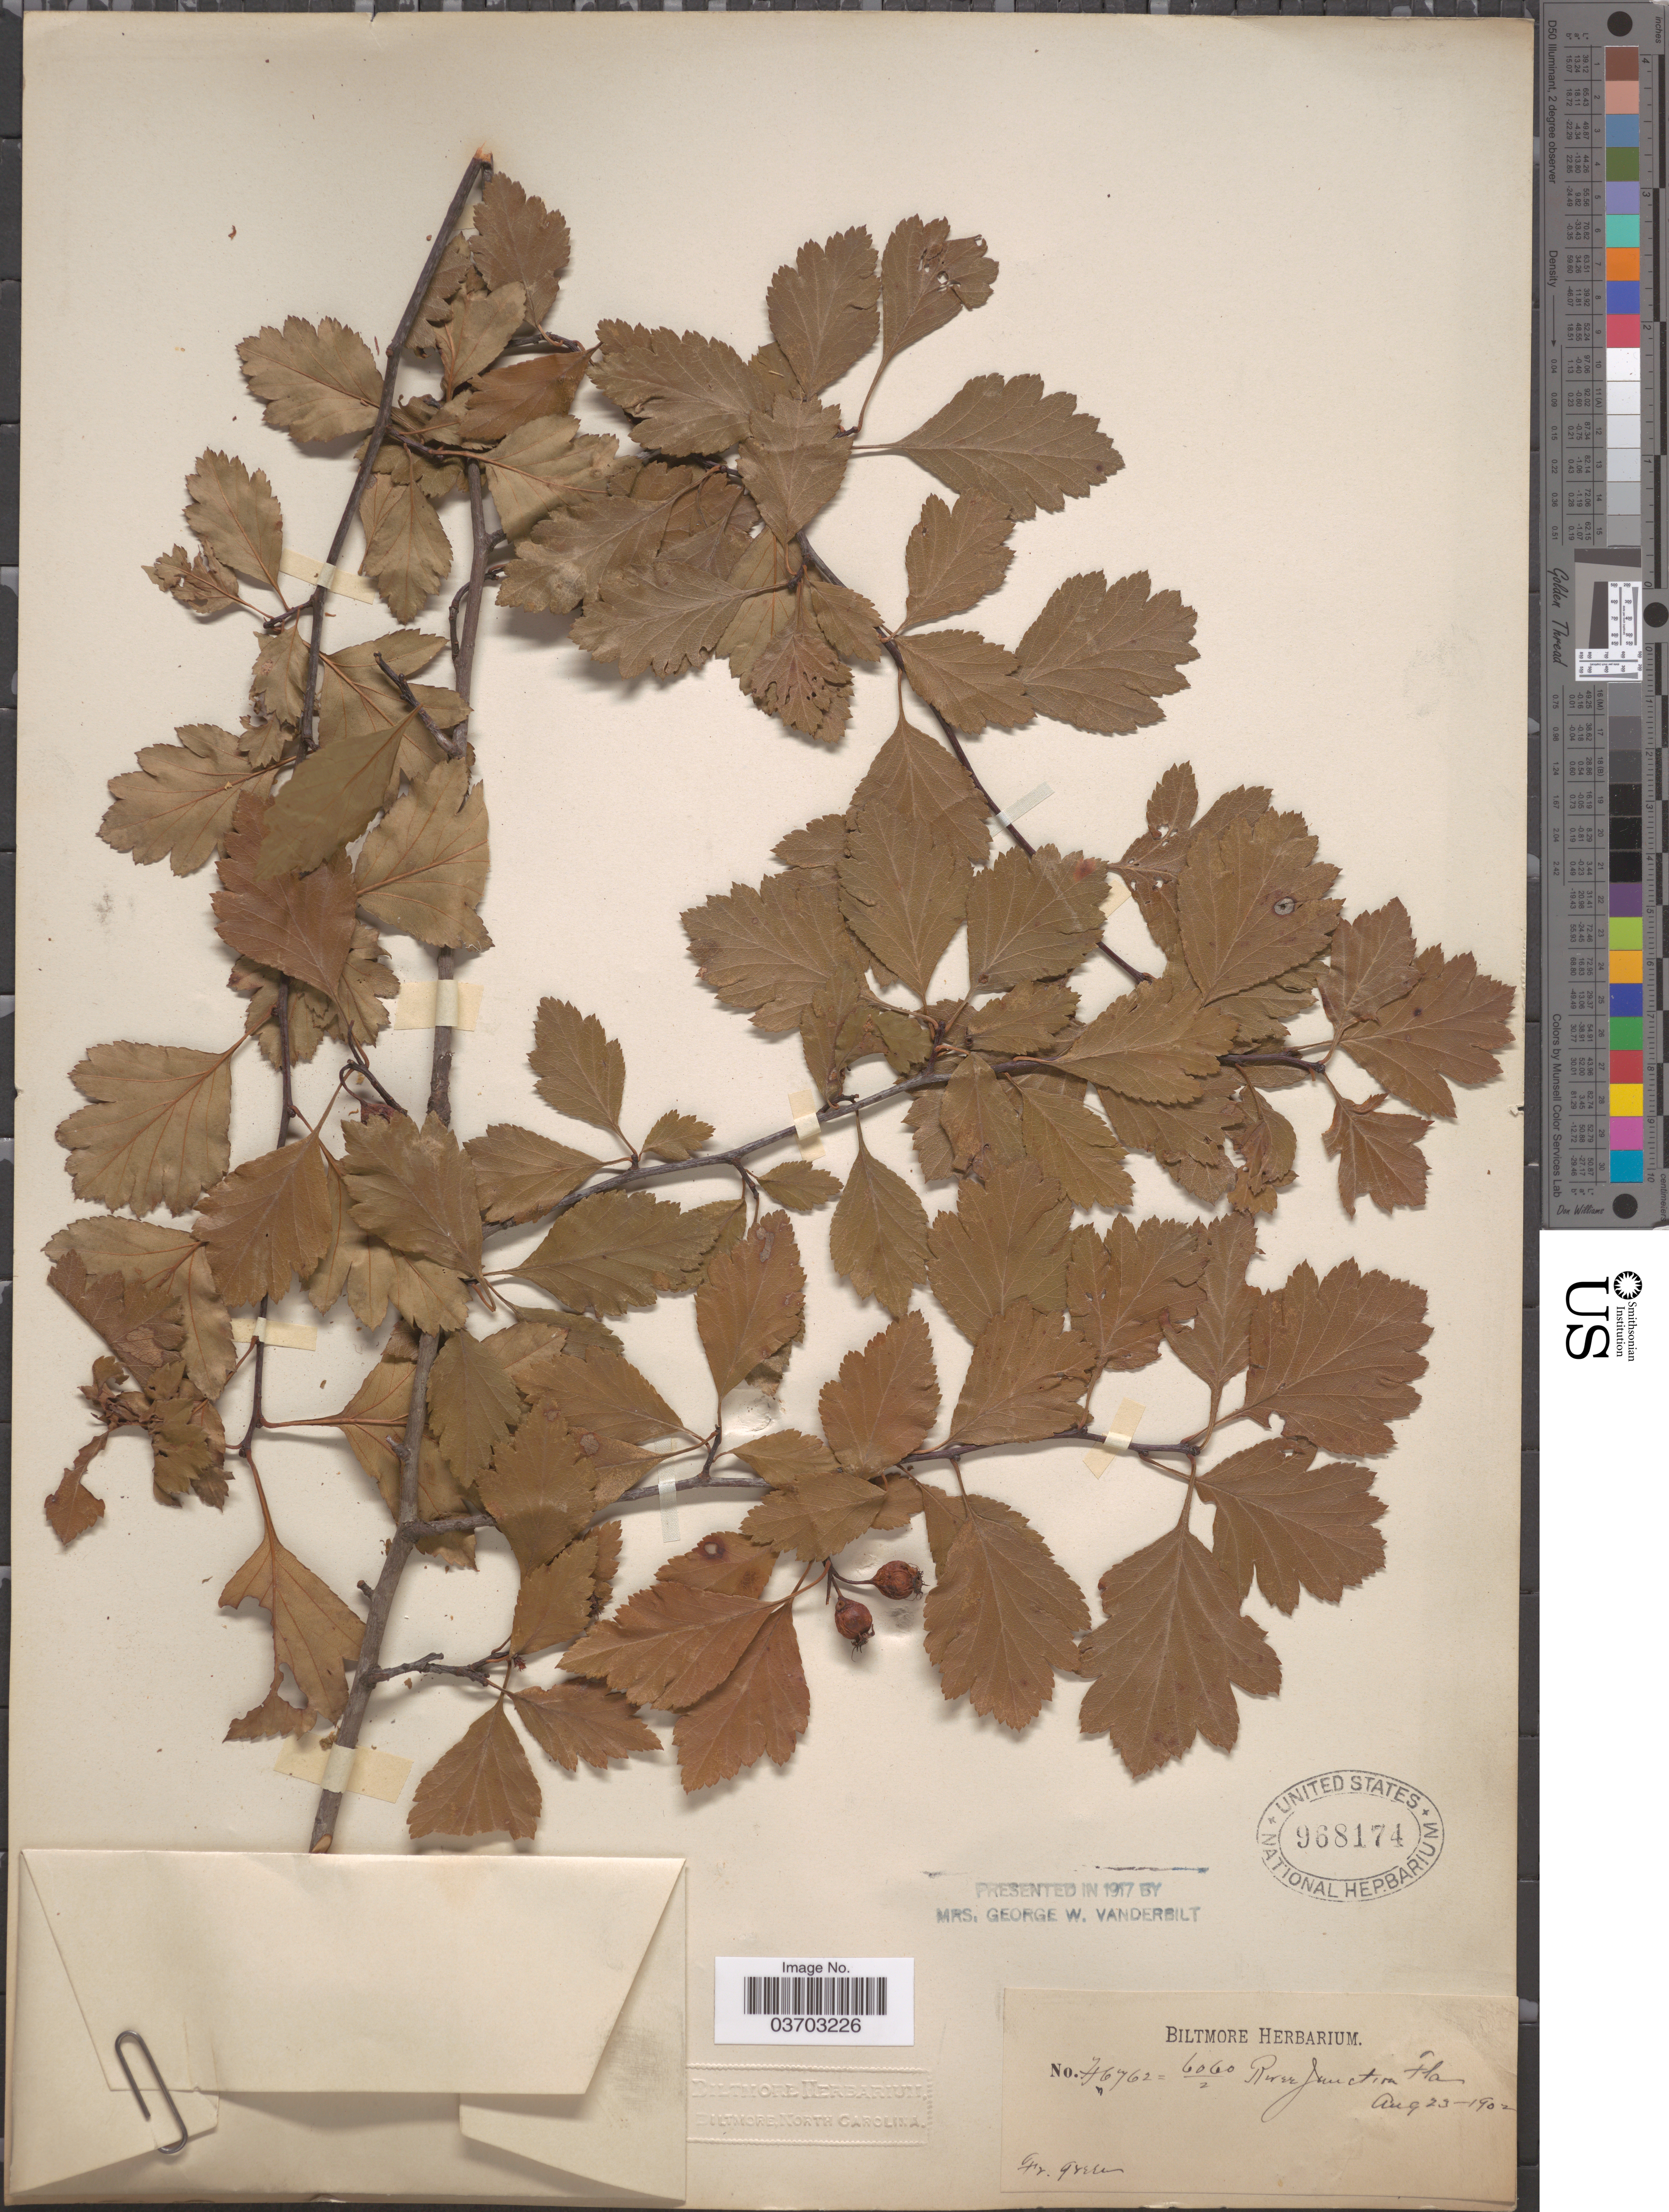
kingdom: Plantae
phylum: Tracheophyta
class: Magnoliopsida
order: Rosales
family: Rosaceae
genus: Crataegus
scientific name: Crataegus sp.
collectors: ex herb. Biltmore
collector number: H6762=6060/2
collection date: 1902-08-23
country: United States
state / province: Florida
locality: River Junction.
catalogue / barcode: US 968174